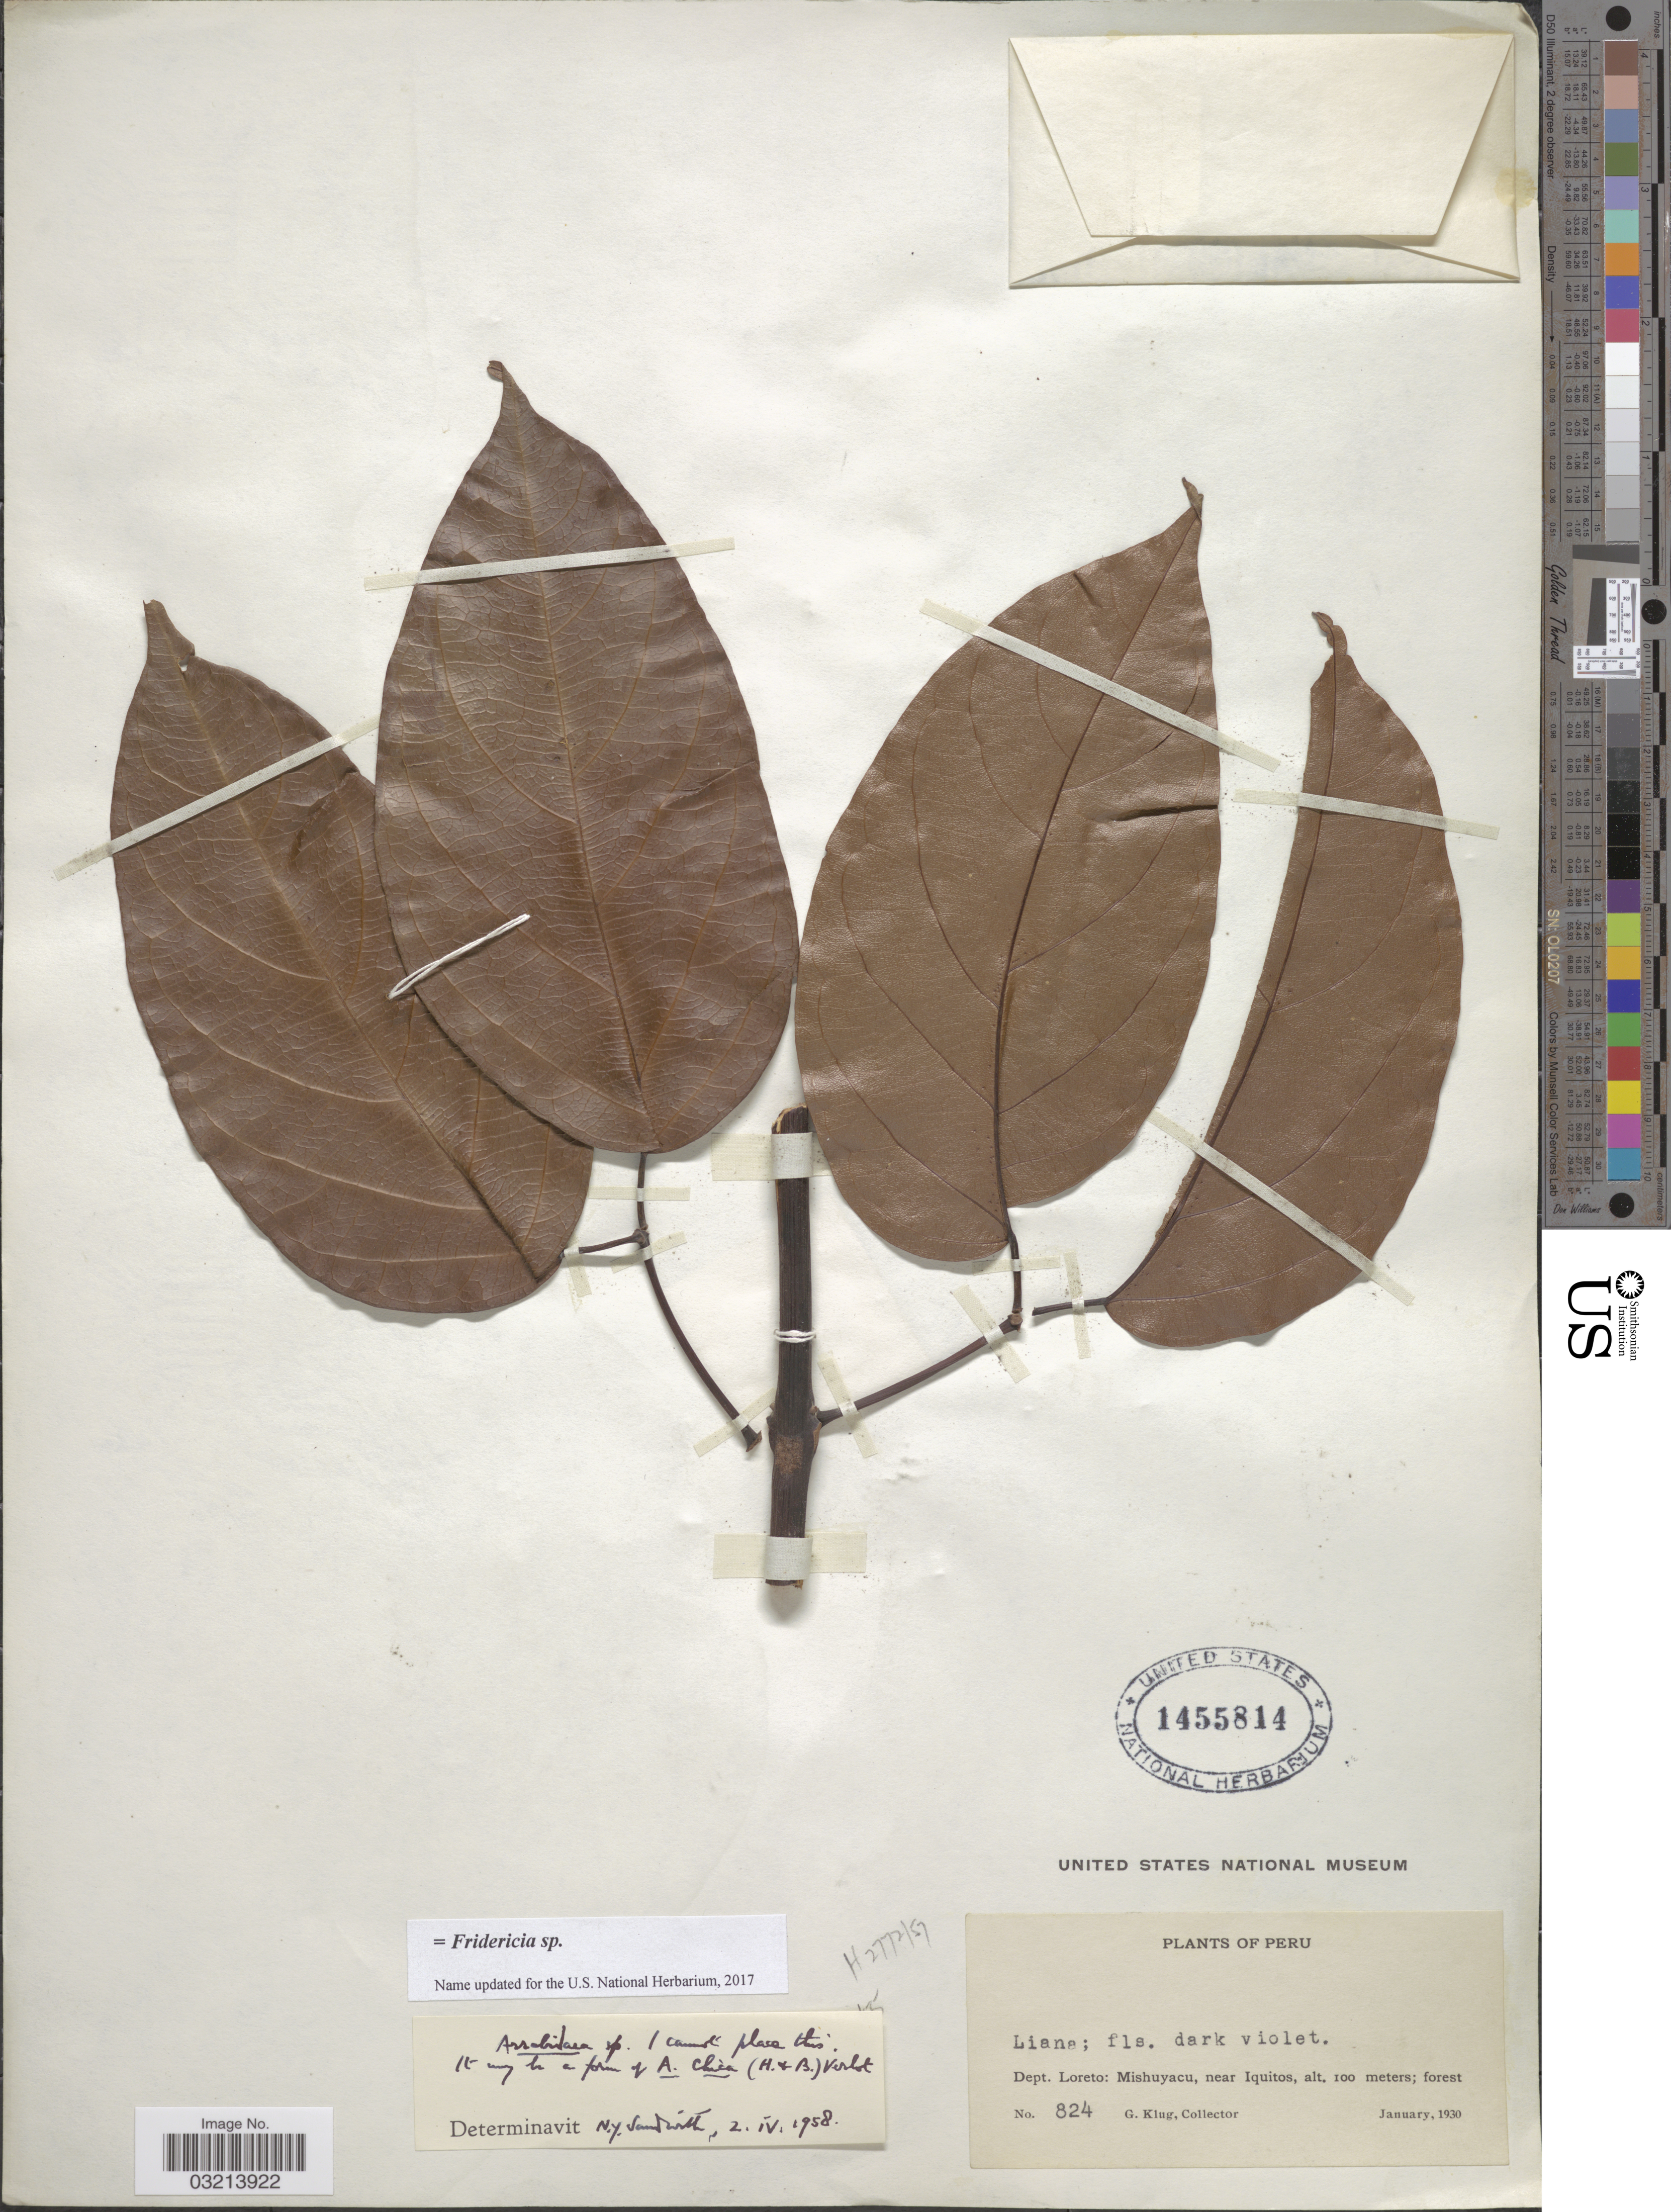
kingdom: Plantae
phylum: Tracheophyta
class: Magnoliopsida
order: Lamiales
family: Bignoniaceae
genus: Fridericia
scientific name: Fridericia sp.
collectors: G. Klug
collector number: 824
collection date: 1930-01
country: Peru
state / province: Loreto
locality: Dept. Loreto: Mishuyacu, near Iquitos.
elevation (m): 100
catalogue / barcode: US 1455814